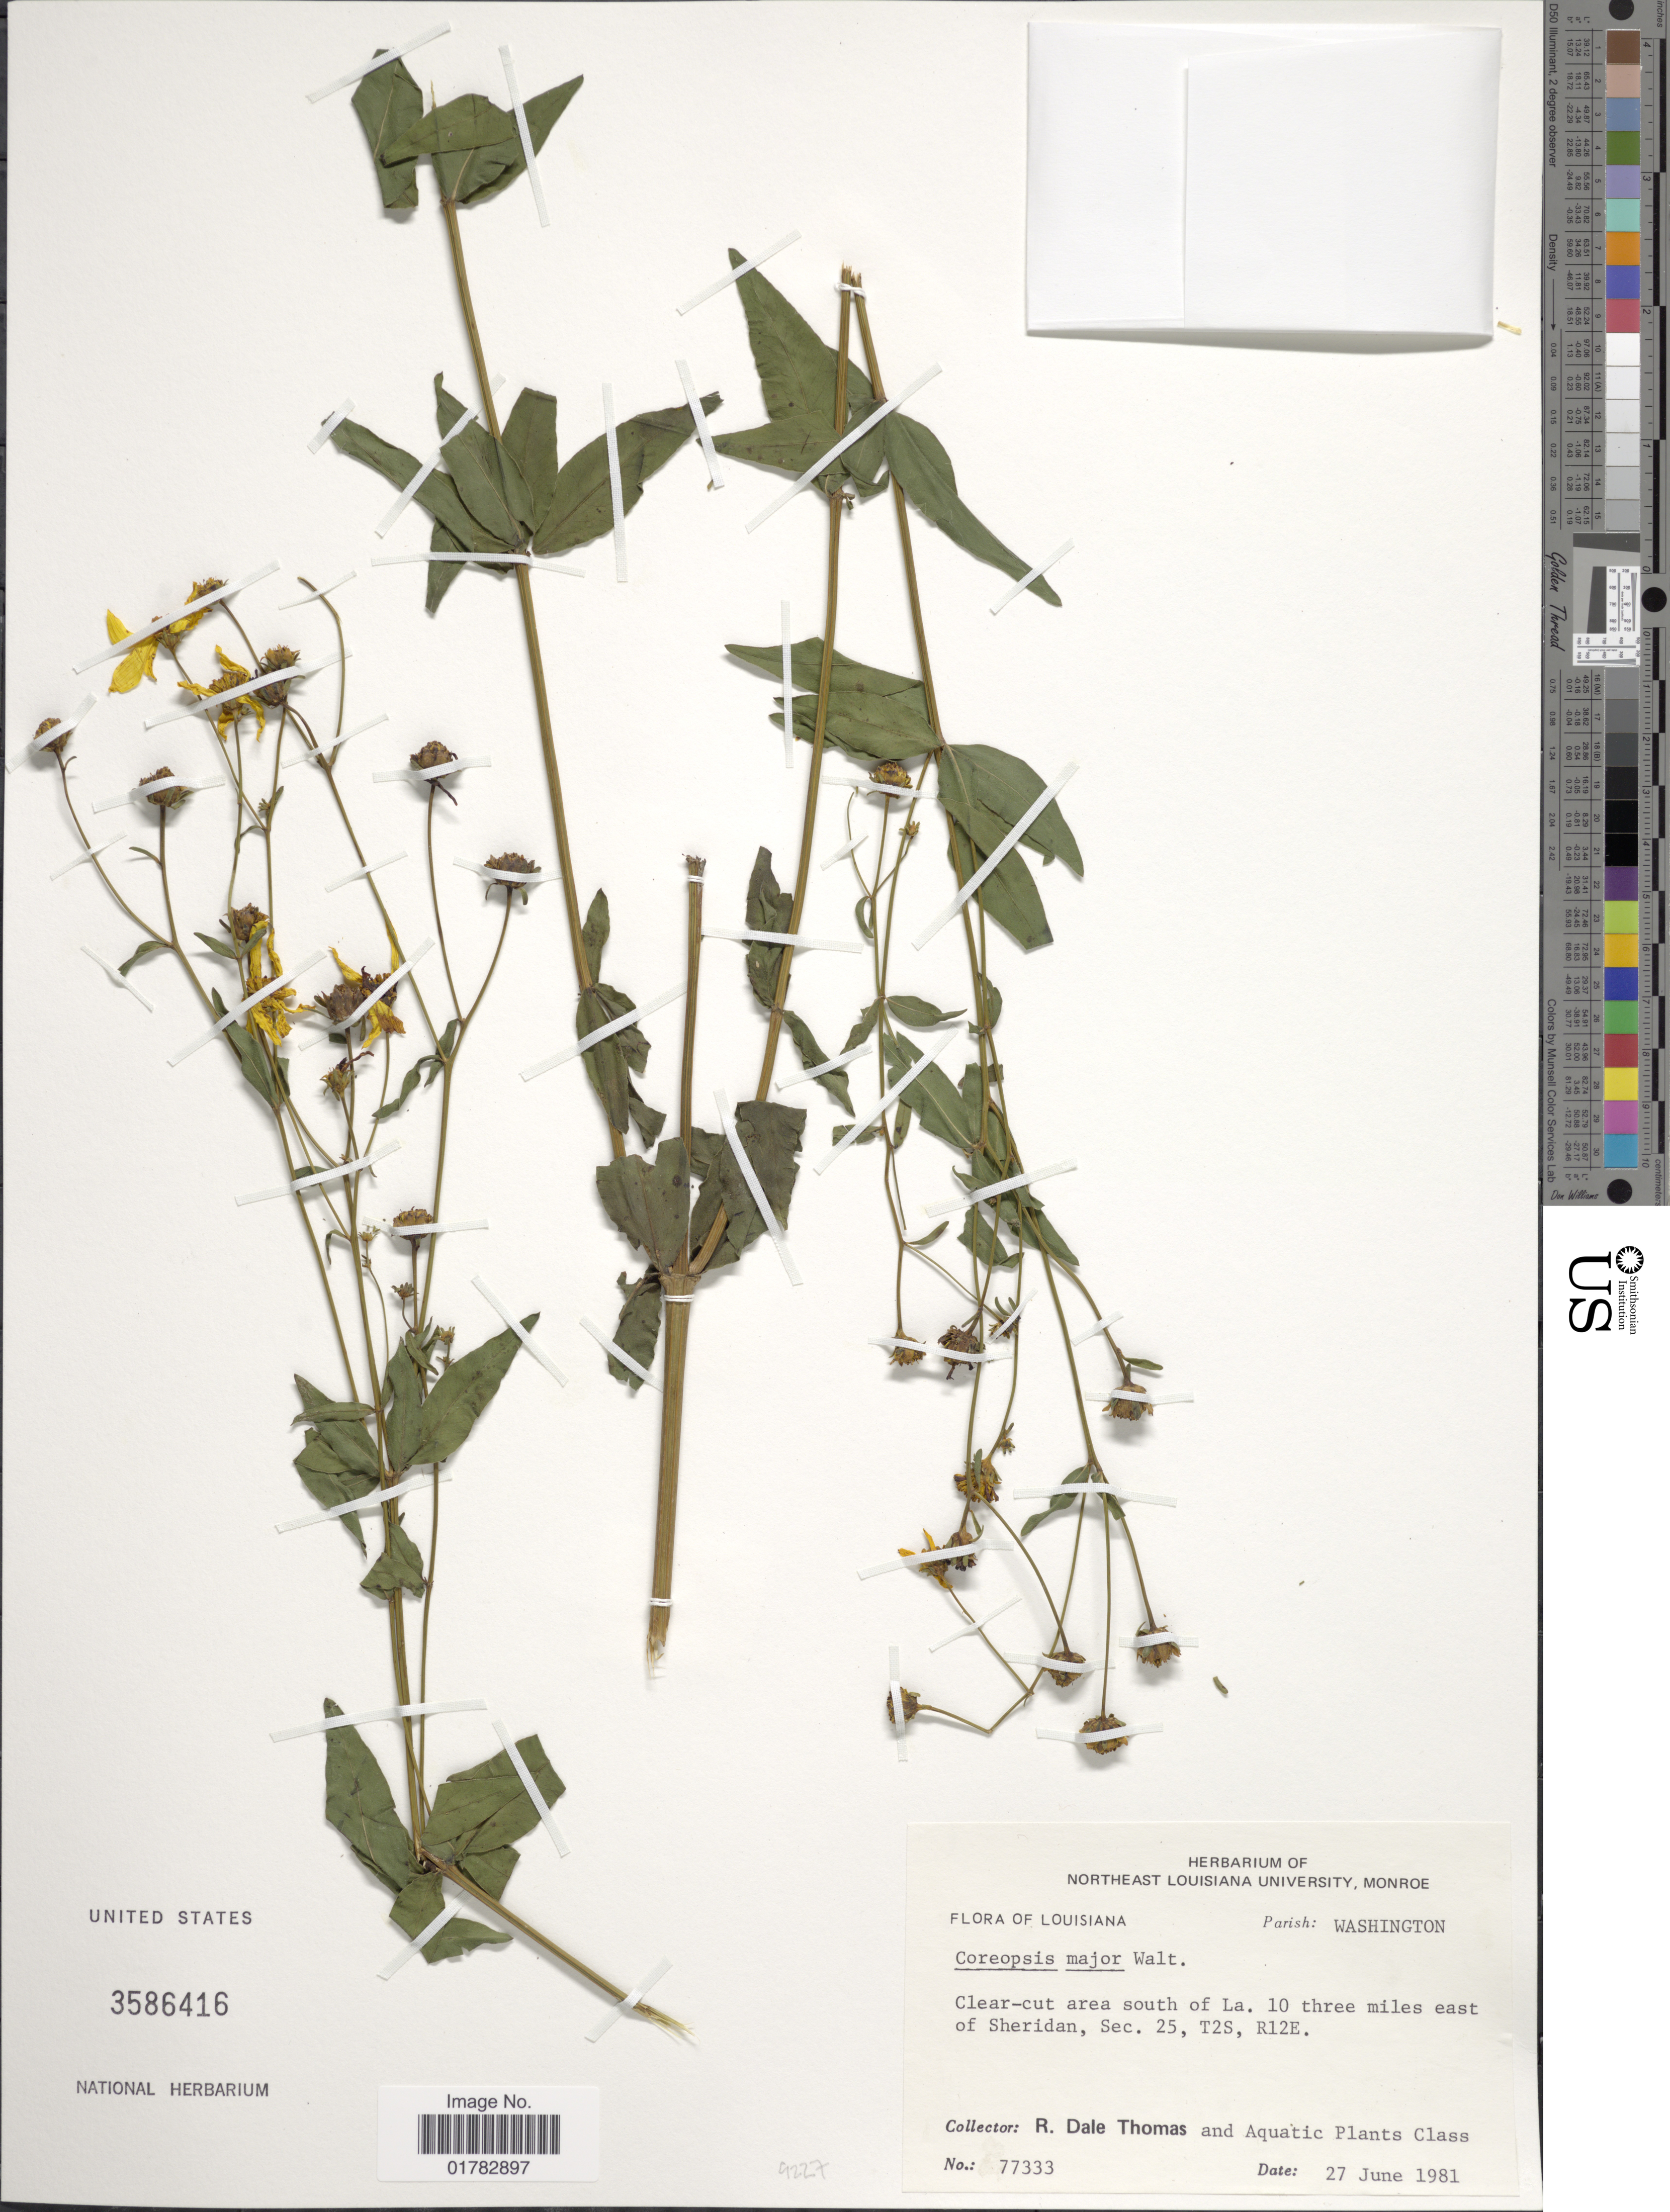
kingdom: Plantae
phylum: Tracheophyta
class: Magnoliopsida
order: Asterales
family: Asteraceae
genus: Coreopsis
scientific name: Coreopsis major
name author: Walter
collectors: R. Thomas & Students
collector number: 77333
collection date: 1981-06-27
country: United States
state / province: Louisiana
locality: Parish: Washington, clear-cut area south of La. 10 three miles east of Sheridan, Sec. 25, T2S, R12E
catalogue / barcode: US 3586416